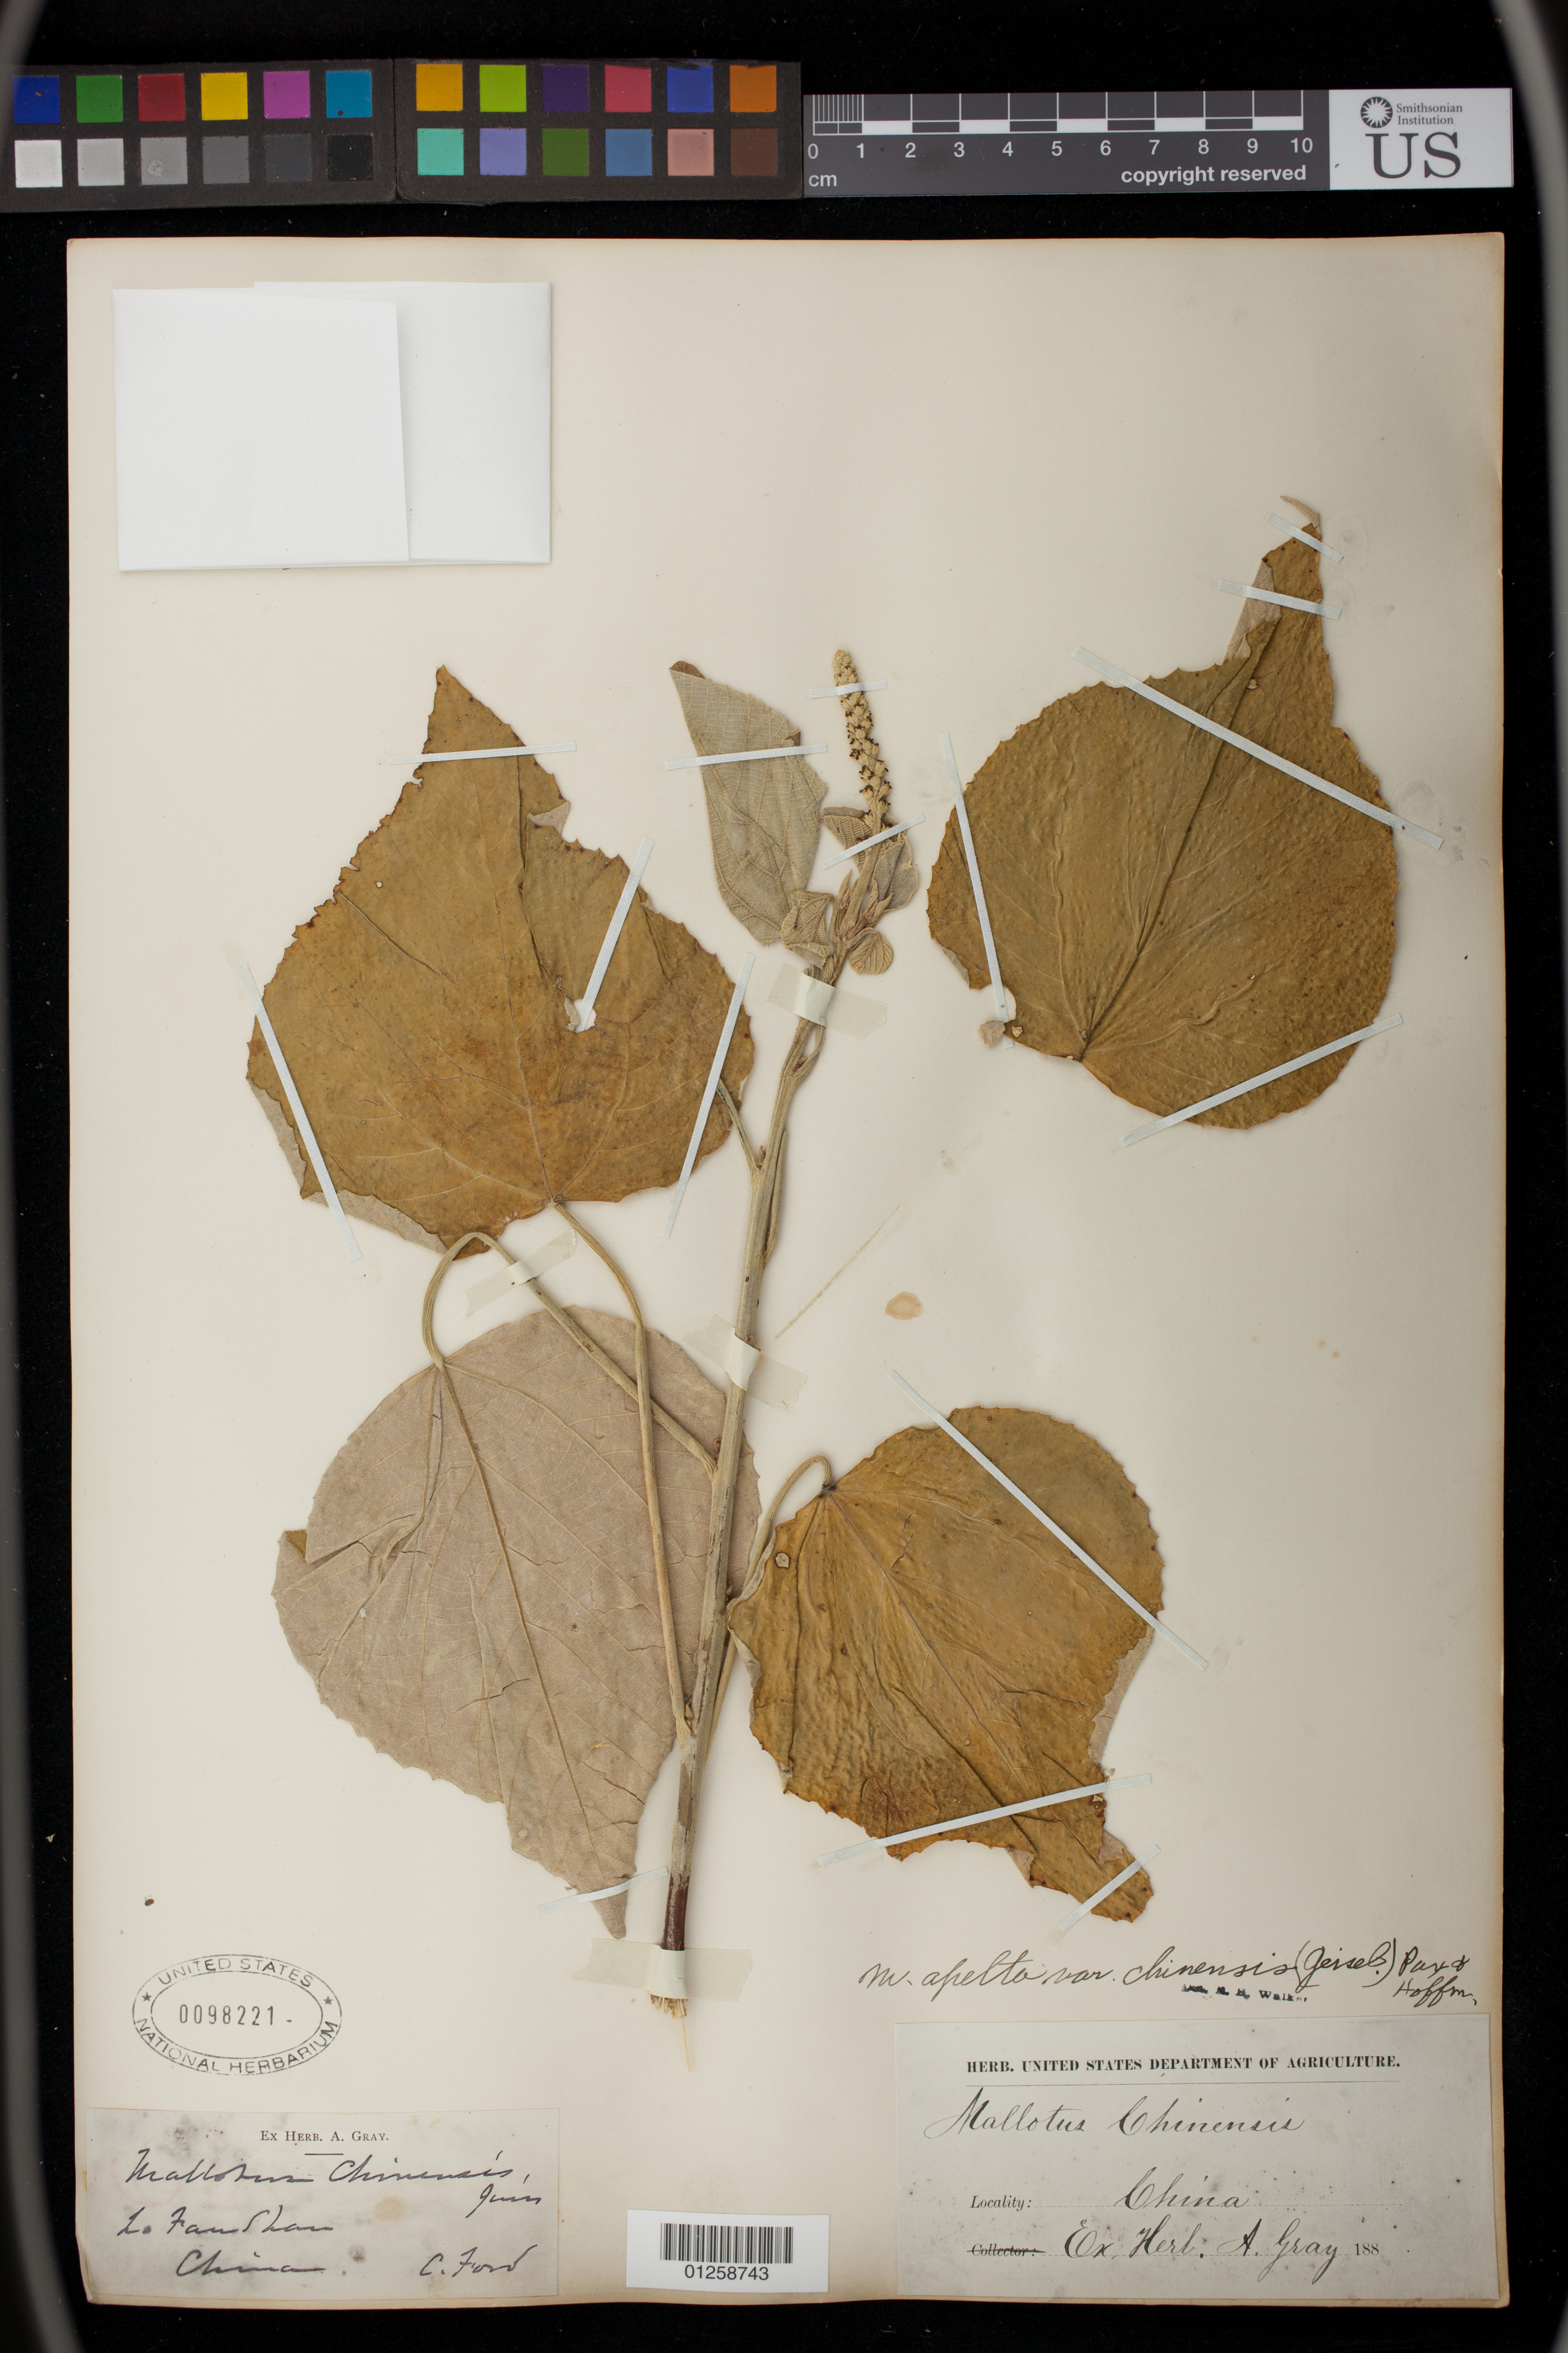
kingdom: Plantae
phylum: Tracheophyta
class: Magnoliopsida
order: Malpighiales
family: Euphorbiaceae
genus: Mallotus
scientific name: Mallotus apelta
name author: (Lour.) Müll. Arg.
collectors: A. Gray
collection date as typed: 188-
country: China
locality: Lo Fau Shan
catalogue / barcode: US 98221